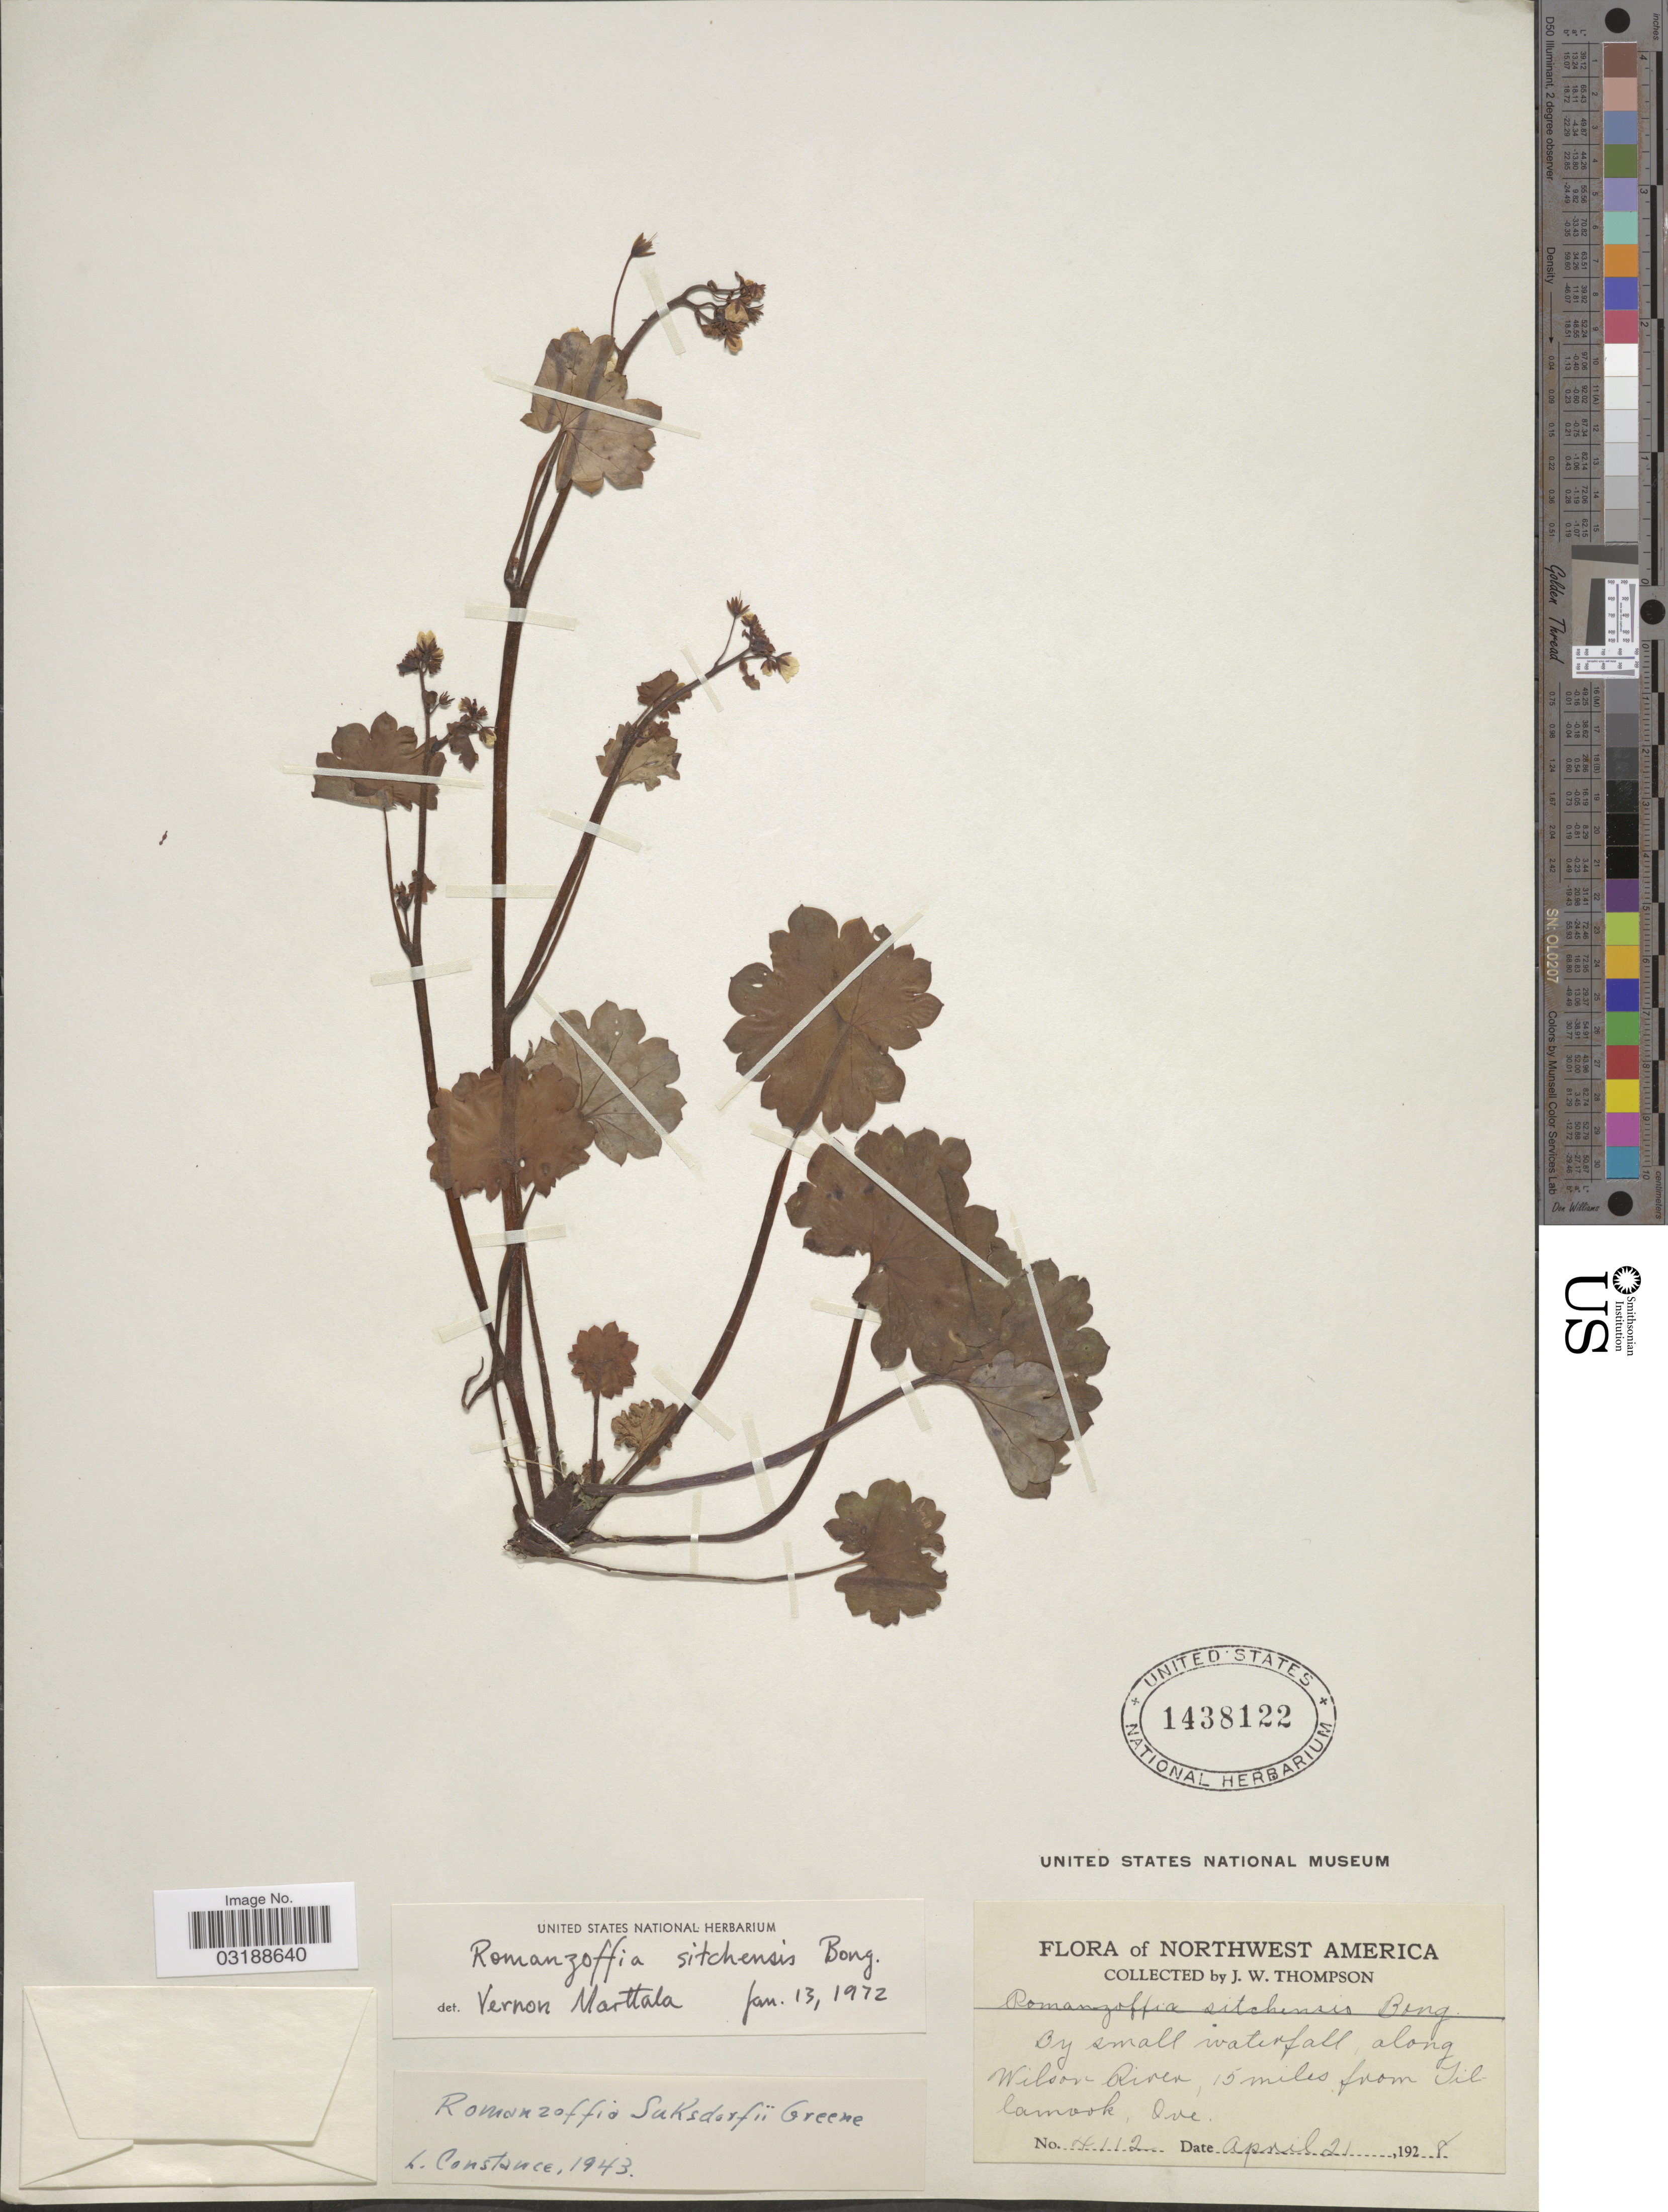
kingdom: Plantae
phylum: Tracheophyta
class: Magnoliopsida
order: Boraginales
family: Hydrophyllaceae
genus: Romanzoffia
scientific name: Romanzoffia sitchensis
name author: Bong.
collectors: J. Thompson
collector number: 4112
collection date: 1928-04-02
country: United States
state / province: Oregon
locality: Northwest, By small waterfall along Wilson River, 15 miles from Tillamook.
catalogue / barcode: US 1438122